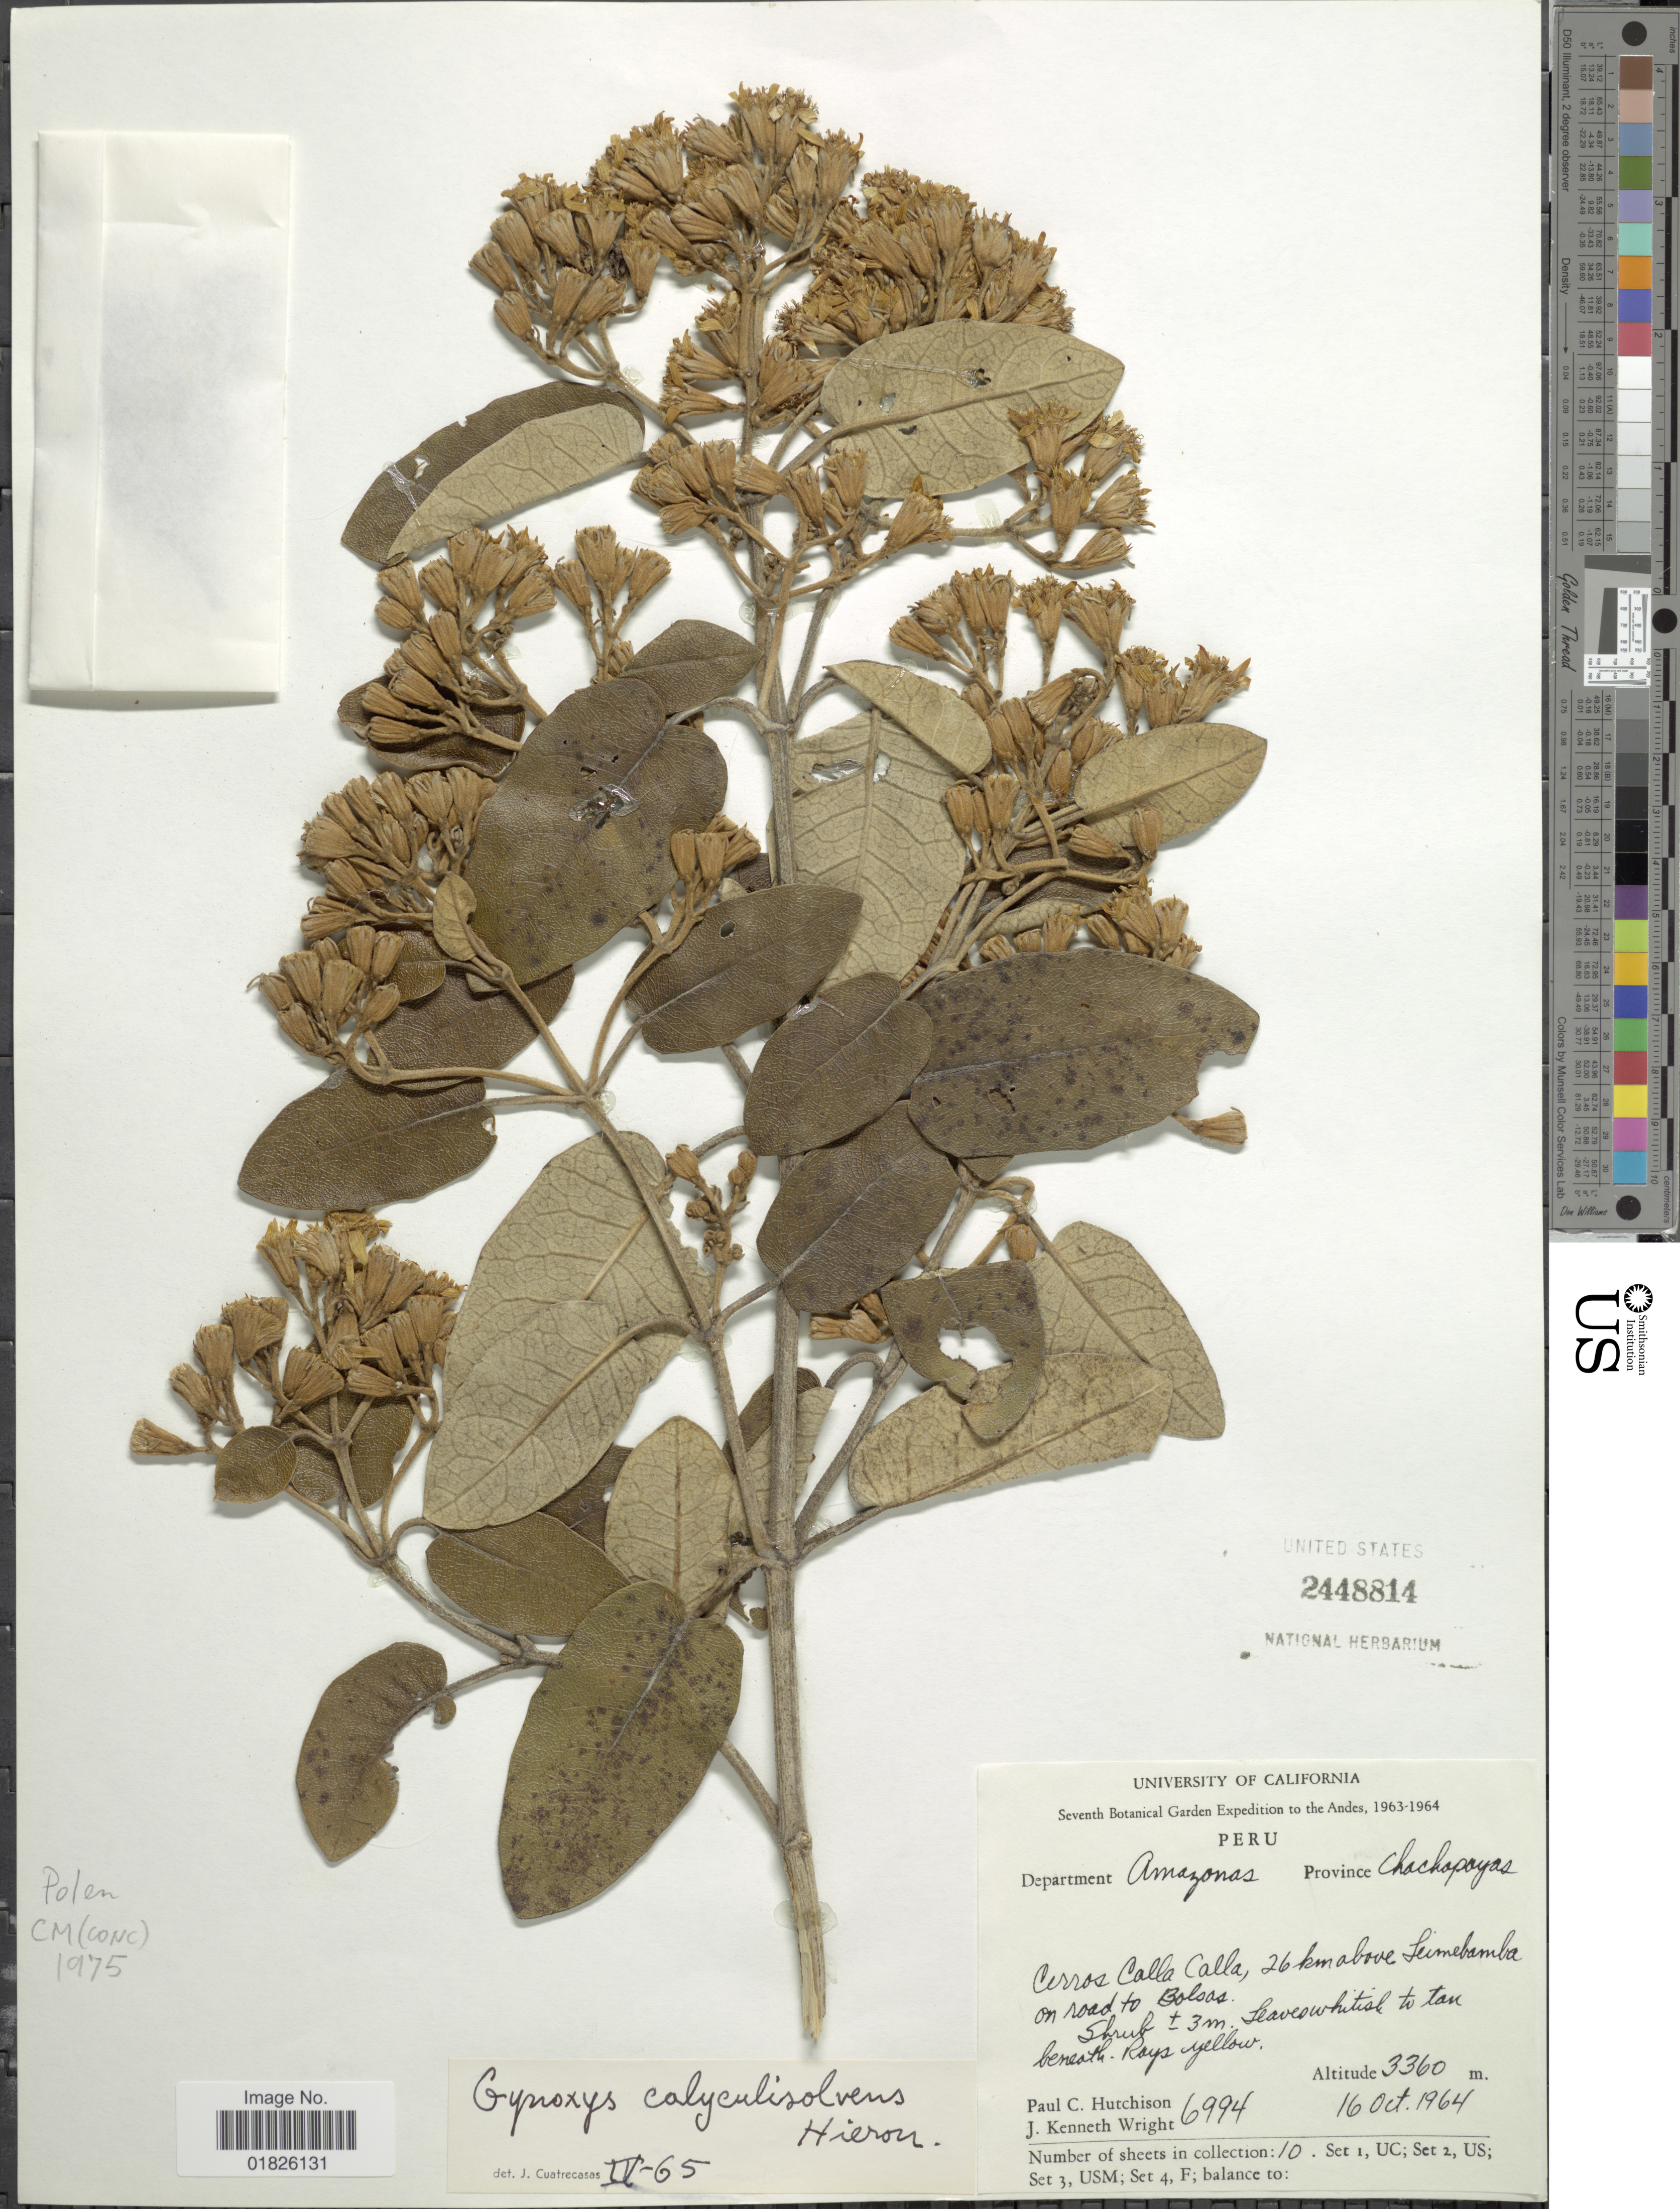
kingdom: Plantae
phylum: Tracheophyta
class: Magnoliopsida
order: Asterales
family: Asteraceae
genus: Gynoxys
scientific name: Gynoxys calyculisolvens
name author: Hieron.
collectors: P. C. Hutchison & J. K. Wright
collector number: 6994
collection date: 1964-10-16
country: Peru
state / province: Amazonas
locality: Province Chachopoyas. Cerros Calla Calla, 26 km above Seimebamba on road to Balsas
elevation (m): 3360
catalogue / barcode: US 2448814